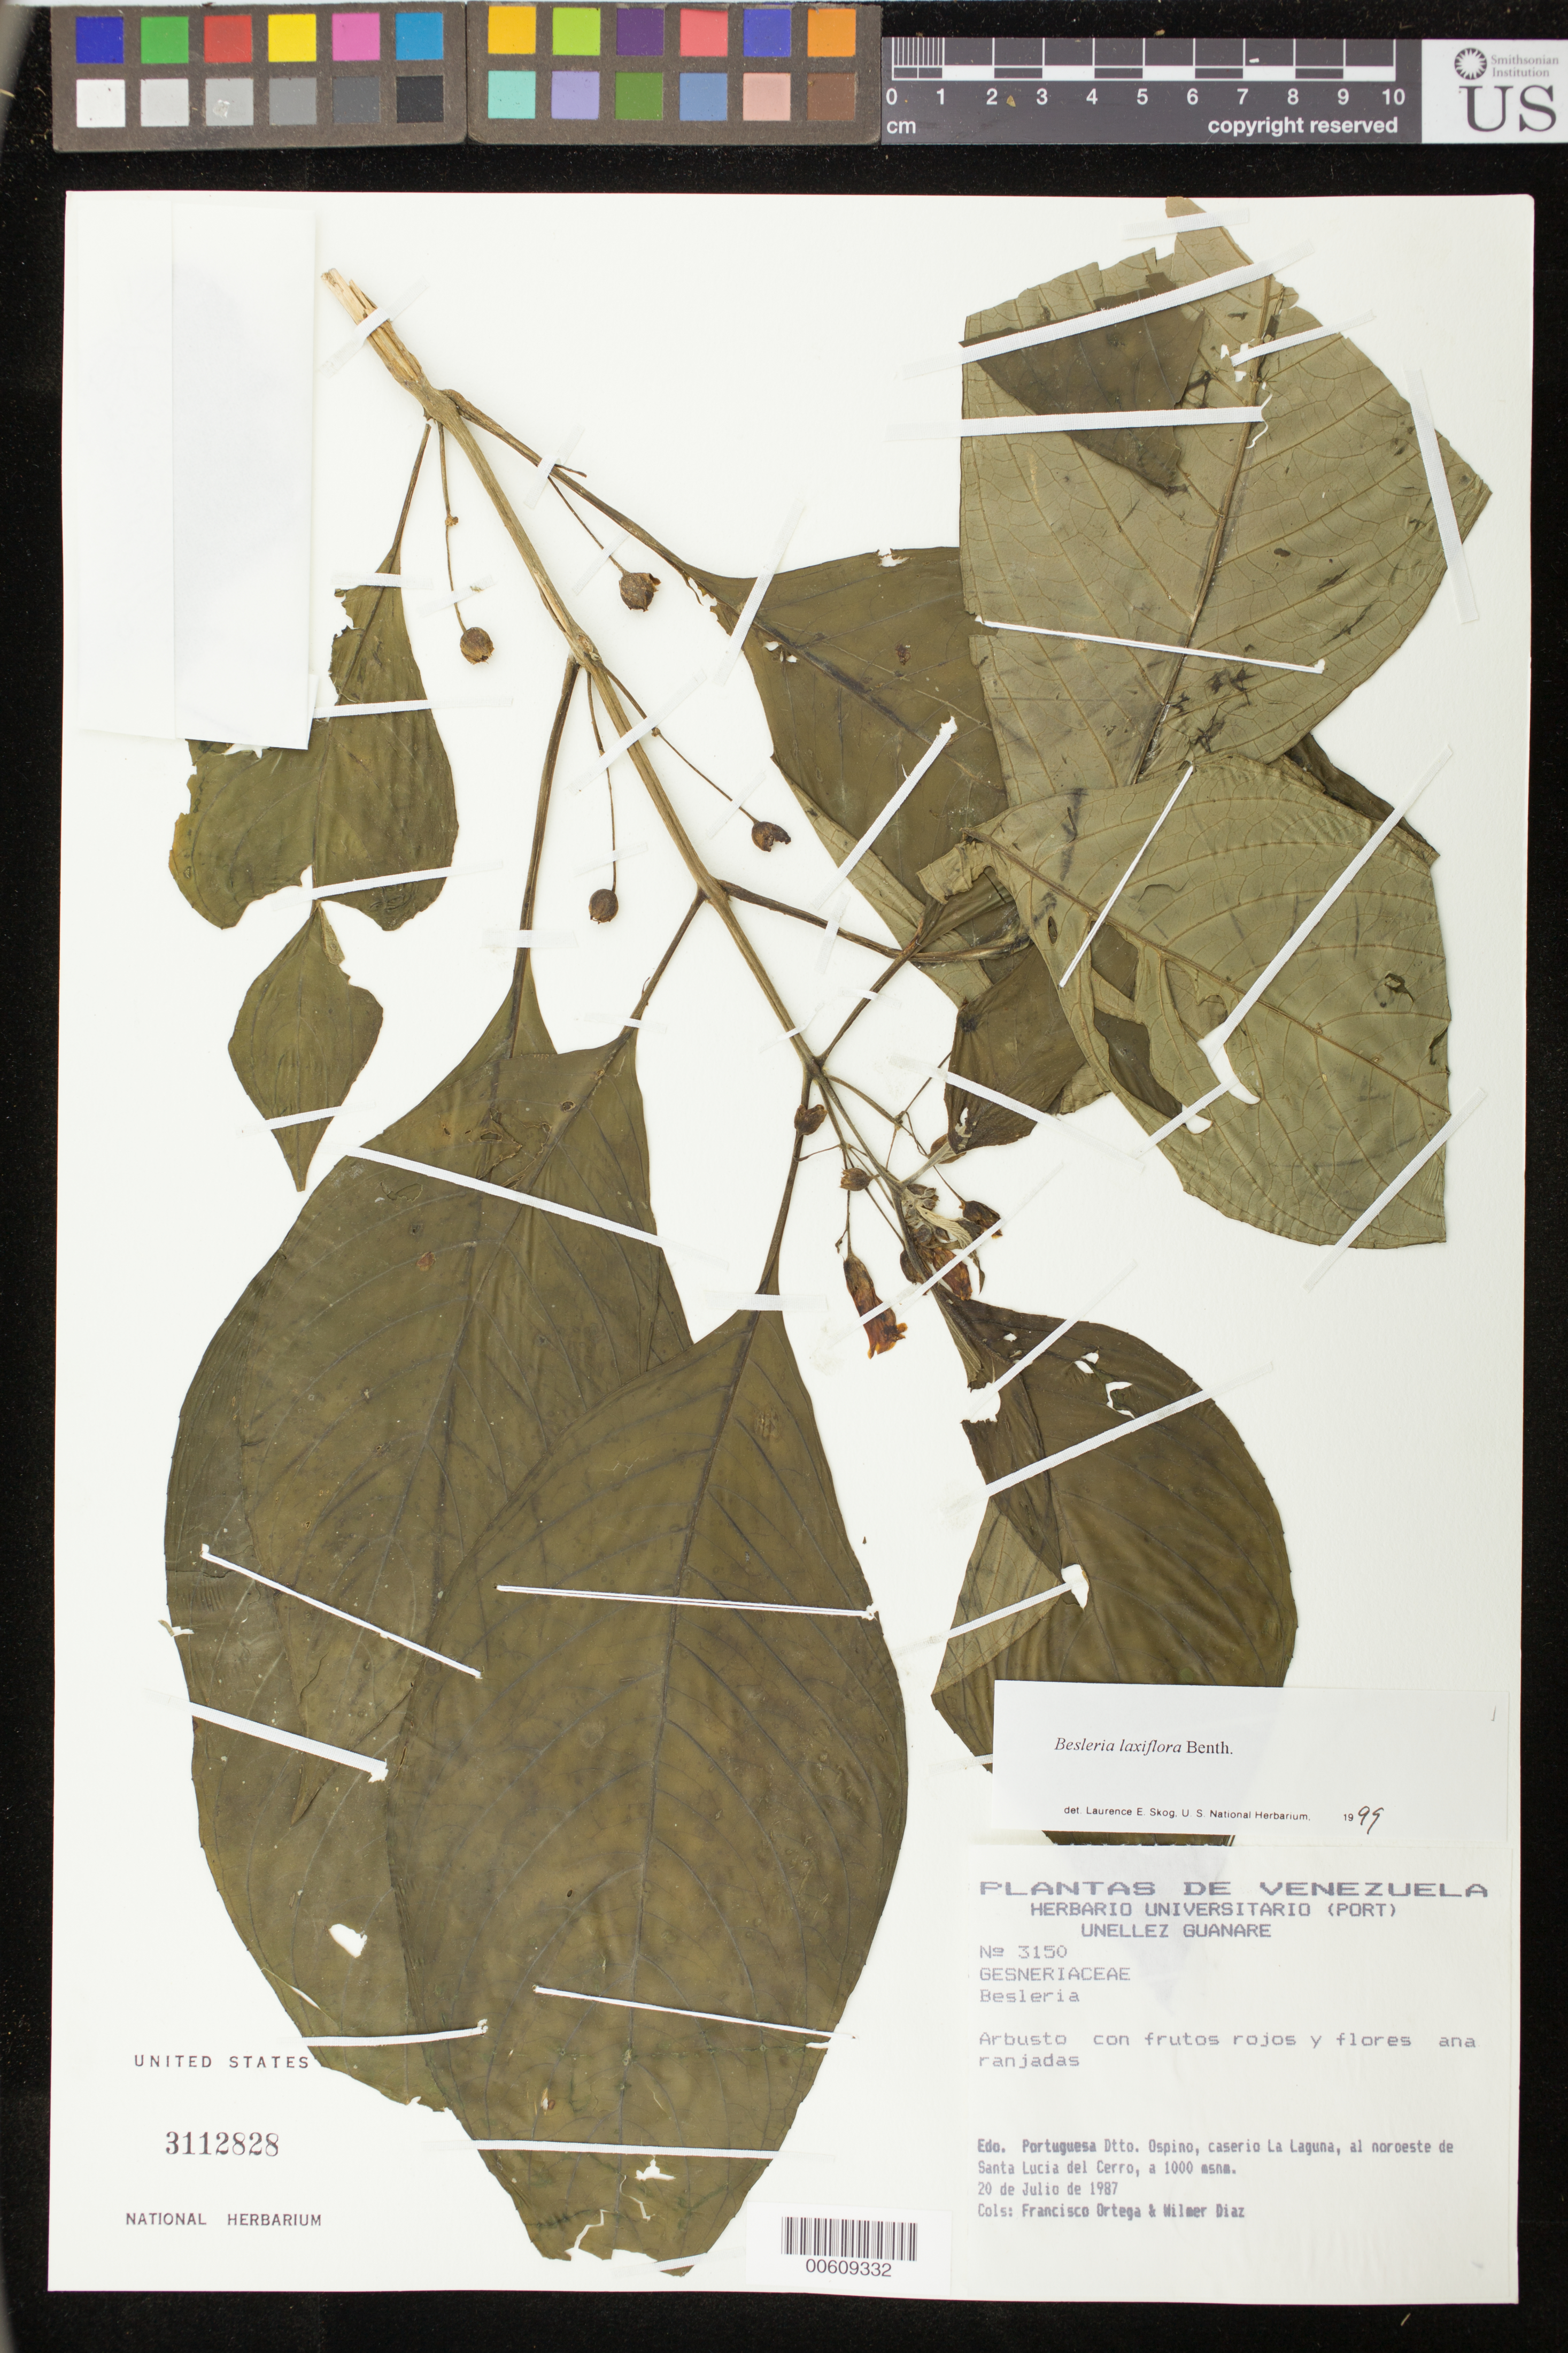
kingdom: Plantae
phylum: Tracheophyta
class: Magnoliopsida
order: Lamiales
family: Gesneriaceae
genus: Besleria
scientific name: Besleria laxiflora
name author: Benth.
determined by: Skog, Laurence E.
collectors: F. J. Ortega & W. Díaz P.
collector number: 3150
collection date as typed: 20 Jul 1987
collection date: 1987-07-20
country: Venezuela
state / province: Portuguesa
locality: Dtto. Ospino, caserio La Laguna, al NW de Santa Lucia del Cerro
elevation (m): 1000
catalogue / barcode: US 3112828